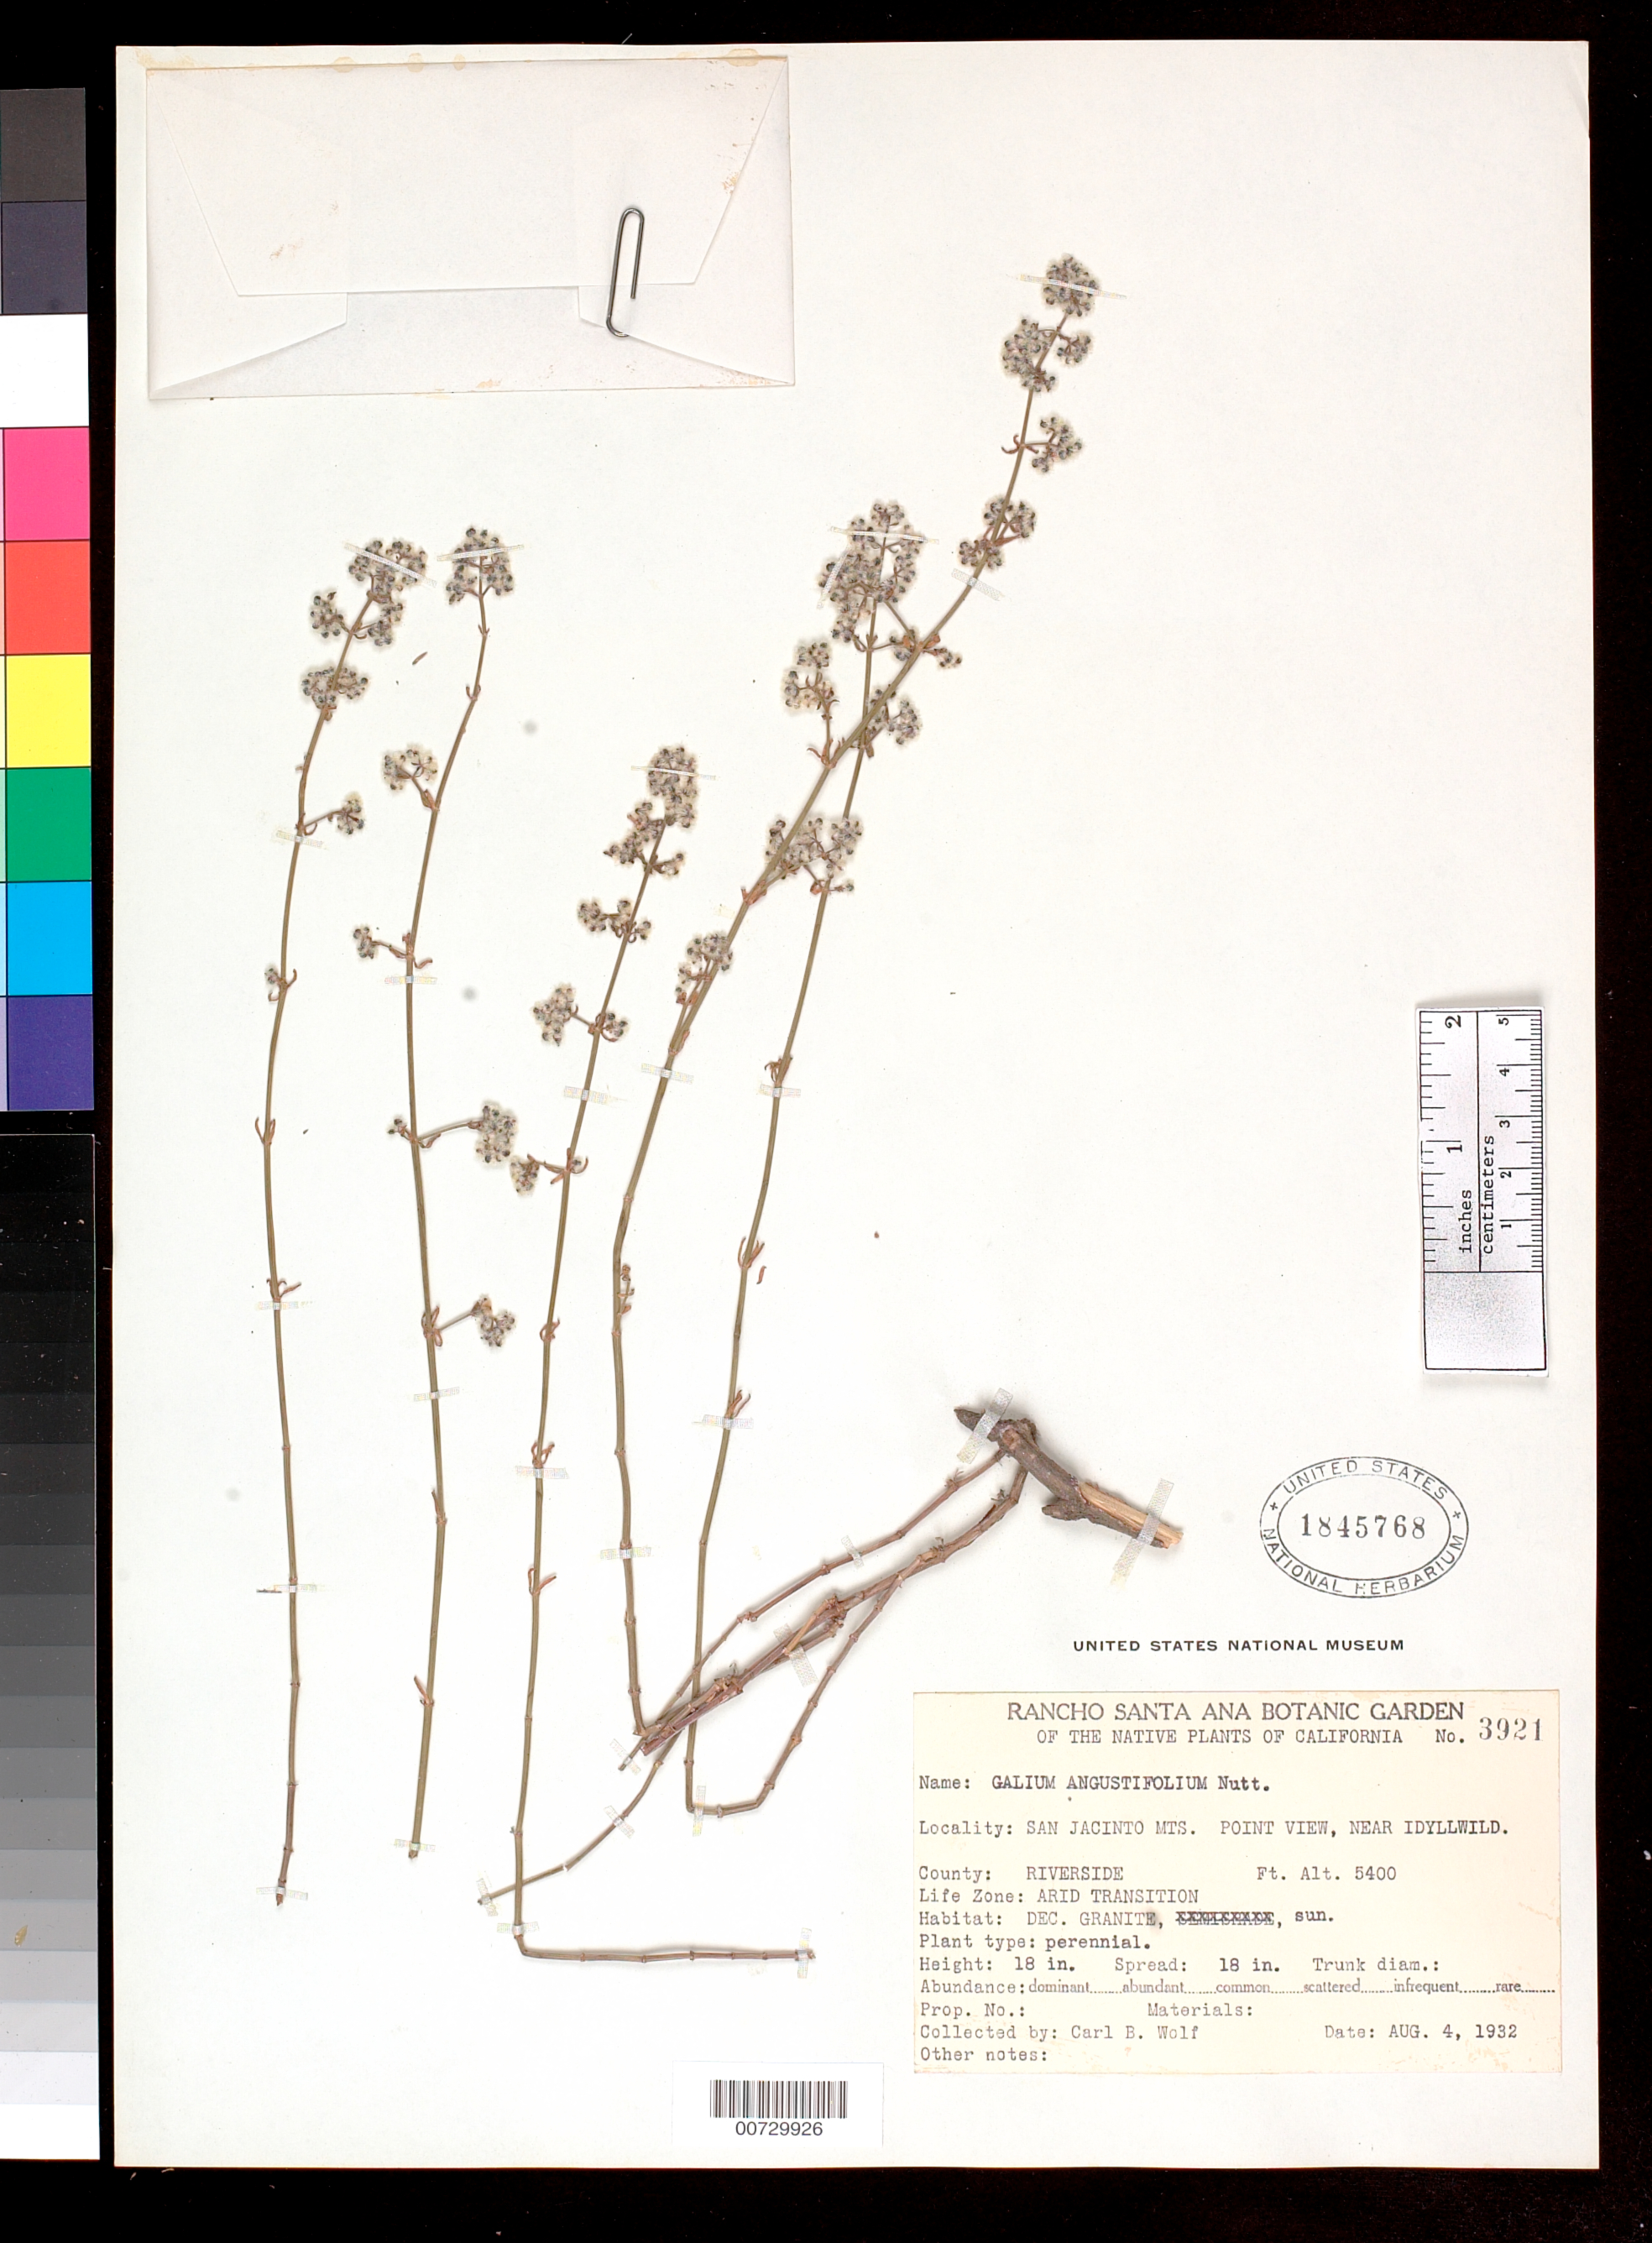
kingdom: Plantae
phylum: Tracheophyta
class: Magnoliopsida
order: Gentianales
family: Rubiaceae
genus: Galium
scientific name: Galium angustifolium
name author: Nutt.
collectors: C. B. Wolf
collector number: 3921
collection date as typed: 4 Aug 1932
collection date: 1932-08-04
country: United States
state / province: California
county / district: Riverside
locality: San Jacinto Mts.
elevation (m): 1646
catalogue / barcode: US 1845768